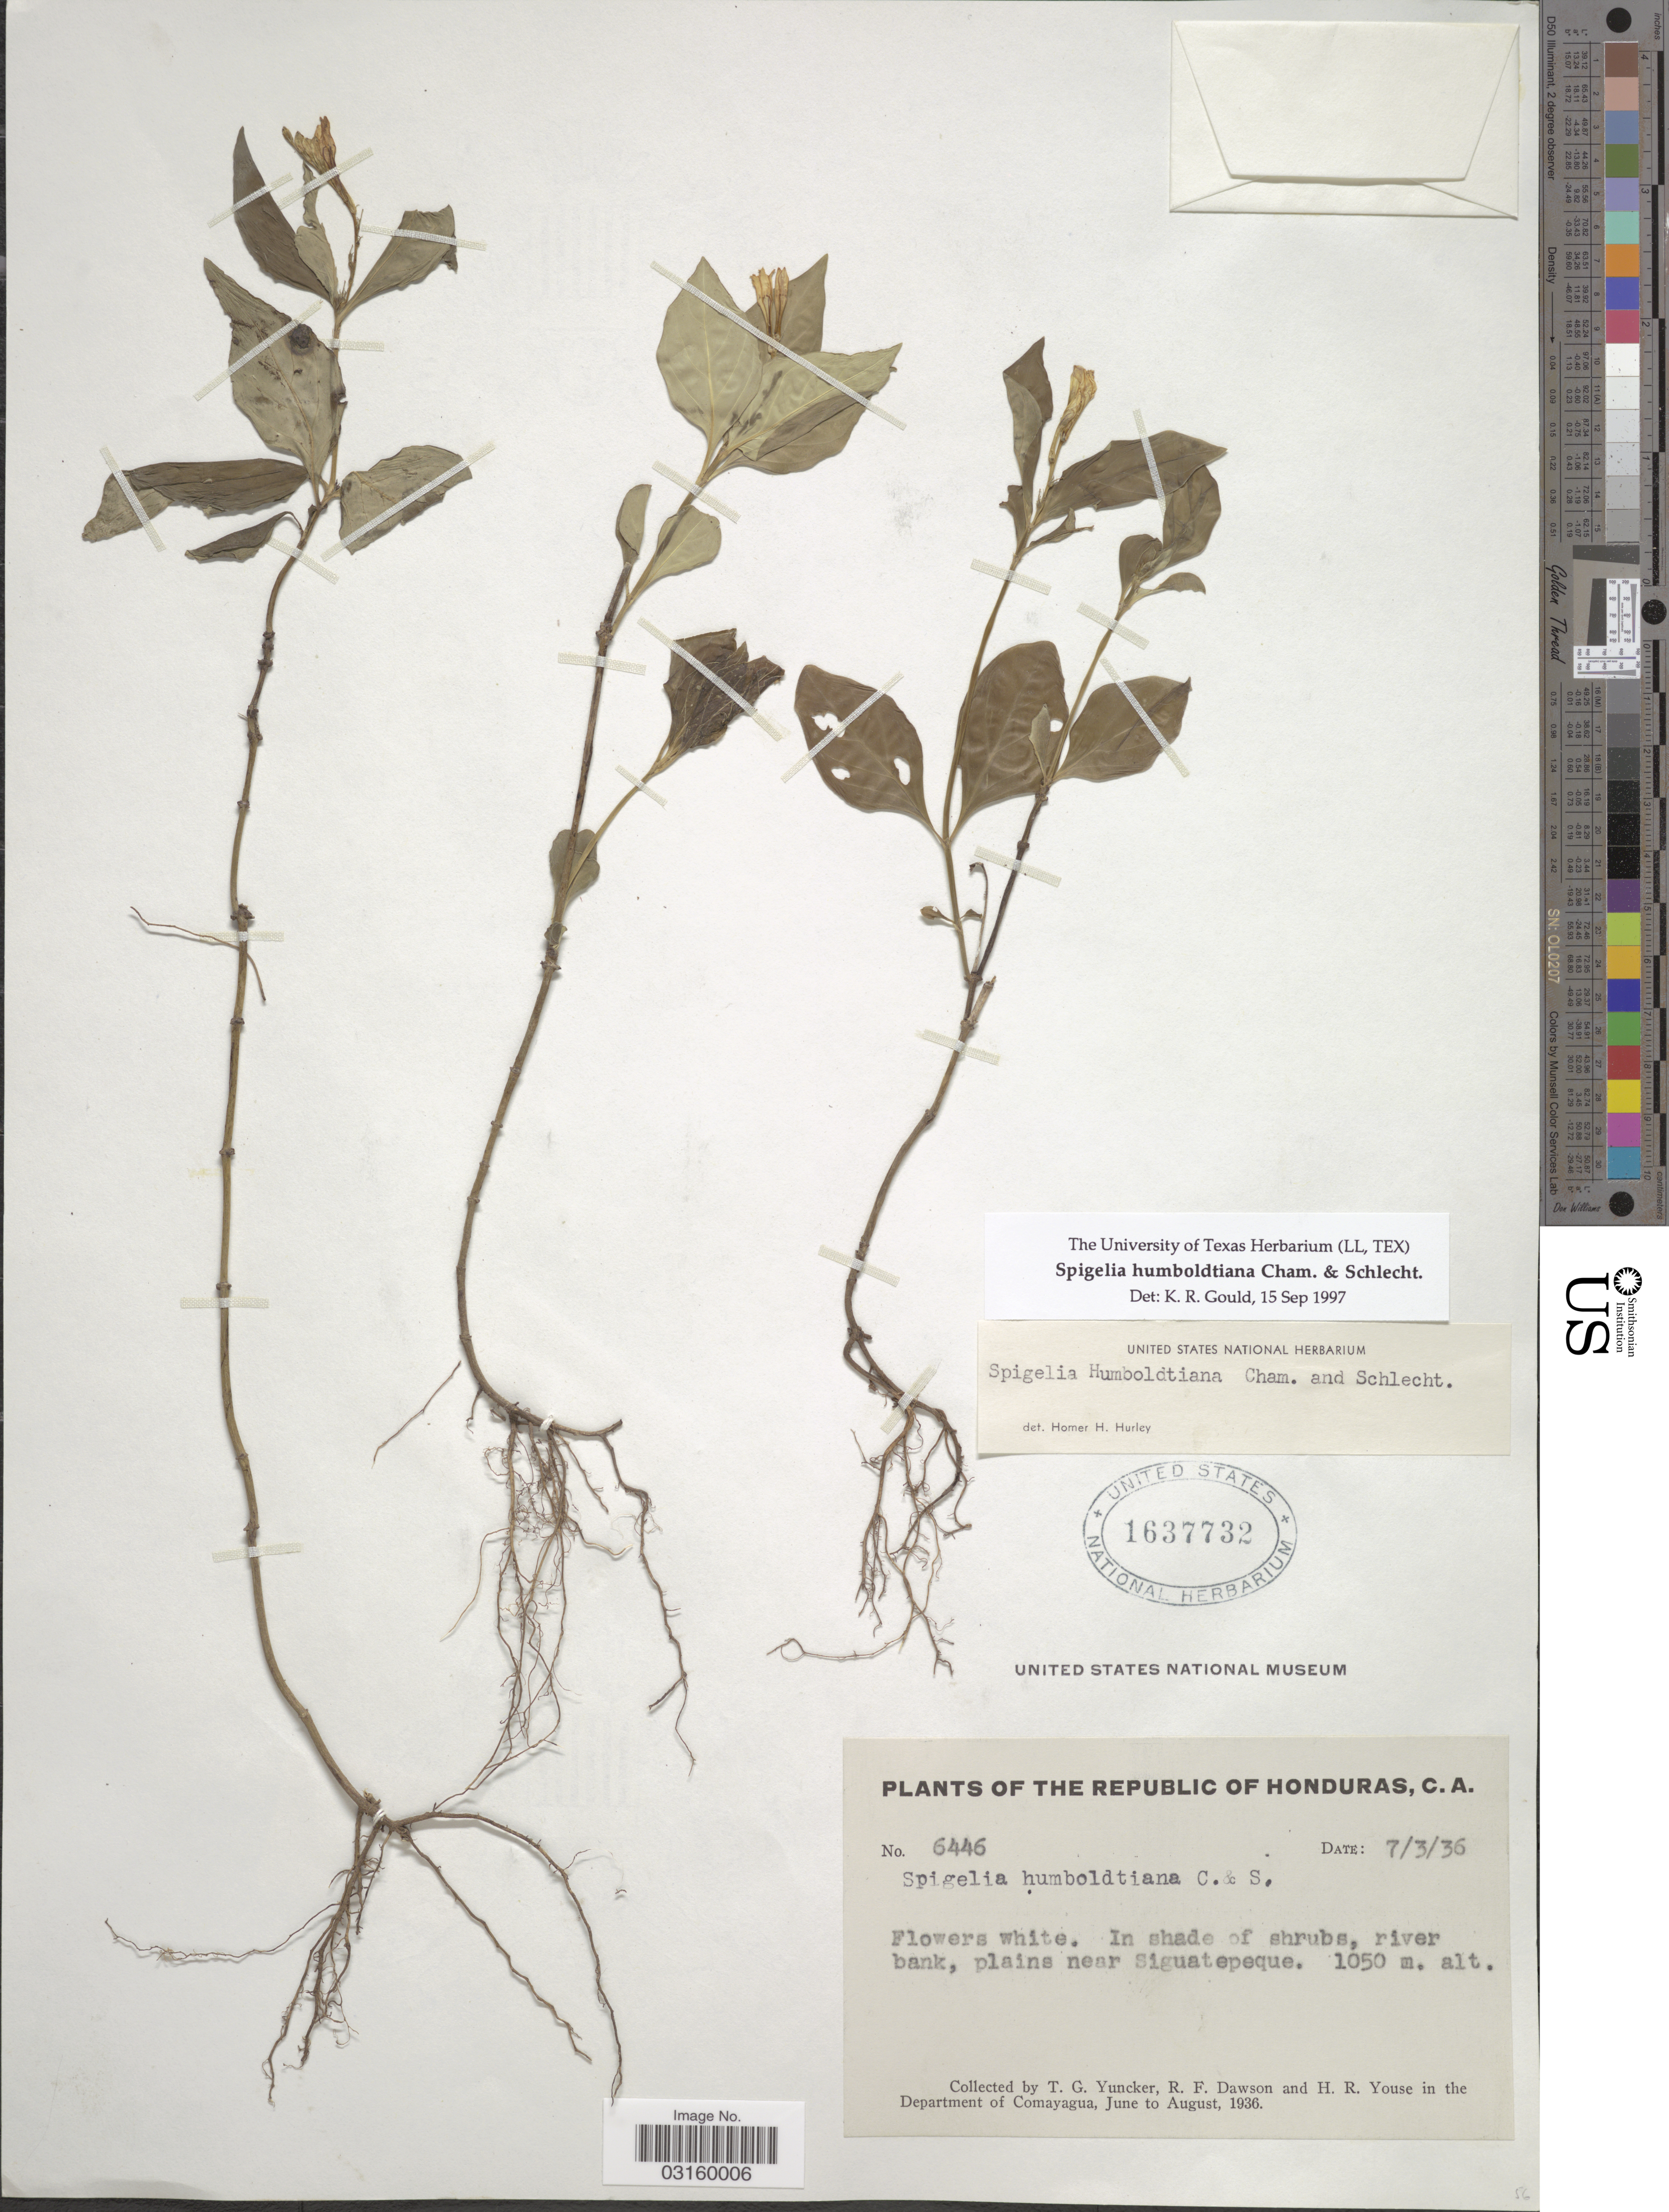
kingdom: Plantae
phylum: Tracheophyta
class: Magnoliopsida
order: Gentianales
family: Loganiaceae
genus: Spigelia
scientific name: Spigelia humboldtiana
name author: Cham. & Schltdl.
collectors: T. G. Yuncker, R. F. Dawson & H. Youse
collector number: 6446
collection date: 1936-03-07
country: Honduras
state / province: Comayagua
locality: The Republic of Honduras, C. A. In shade of shrubs, river bank, plains near Siguatepeque. Department of Comayagua.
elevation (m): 1050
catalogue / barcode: US 1637732